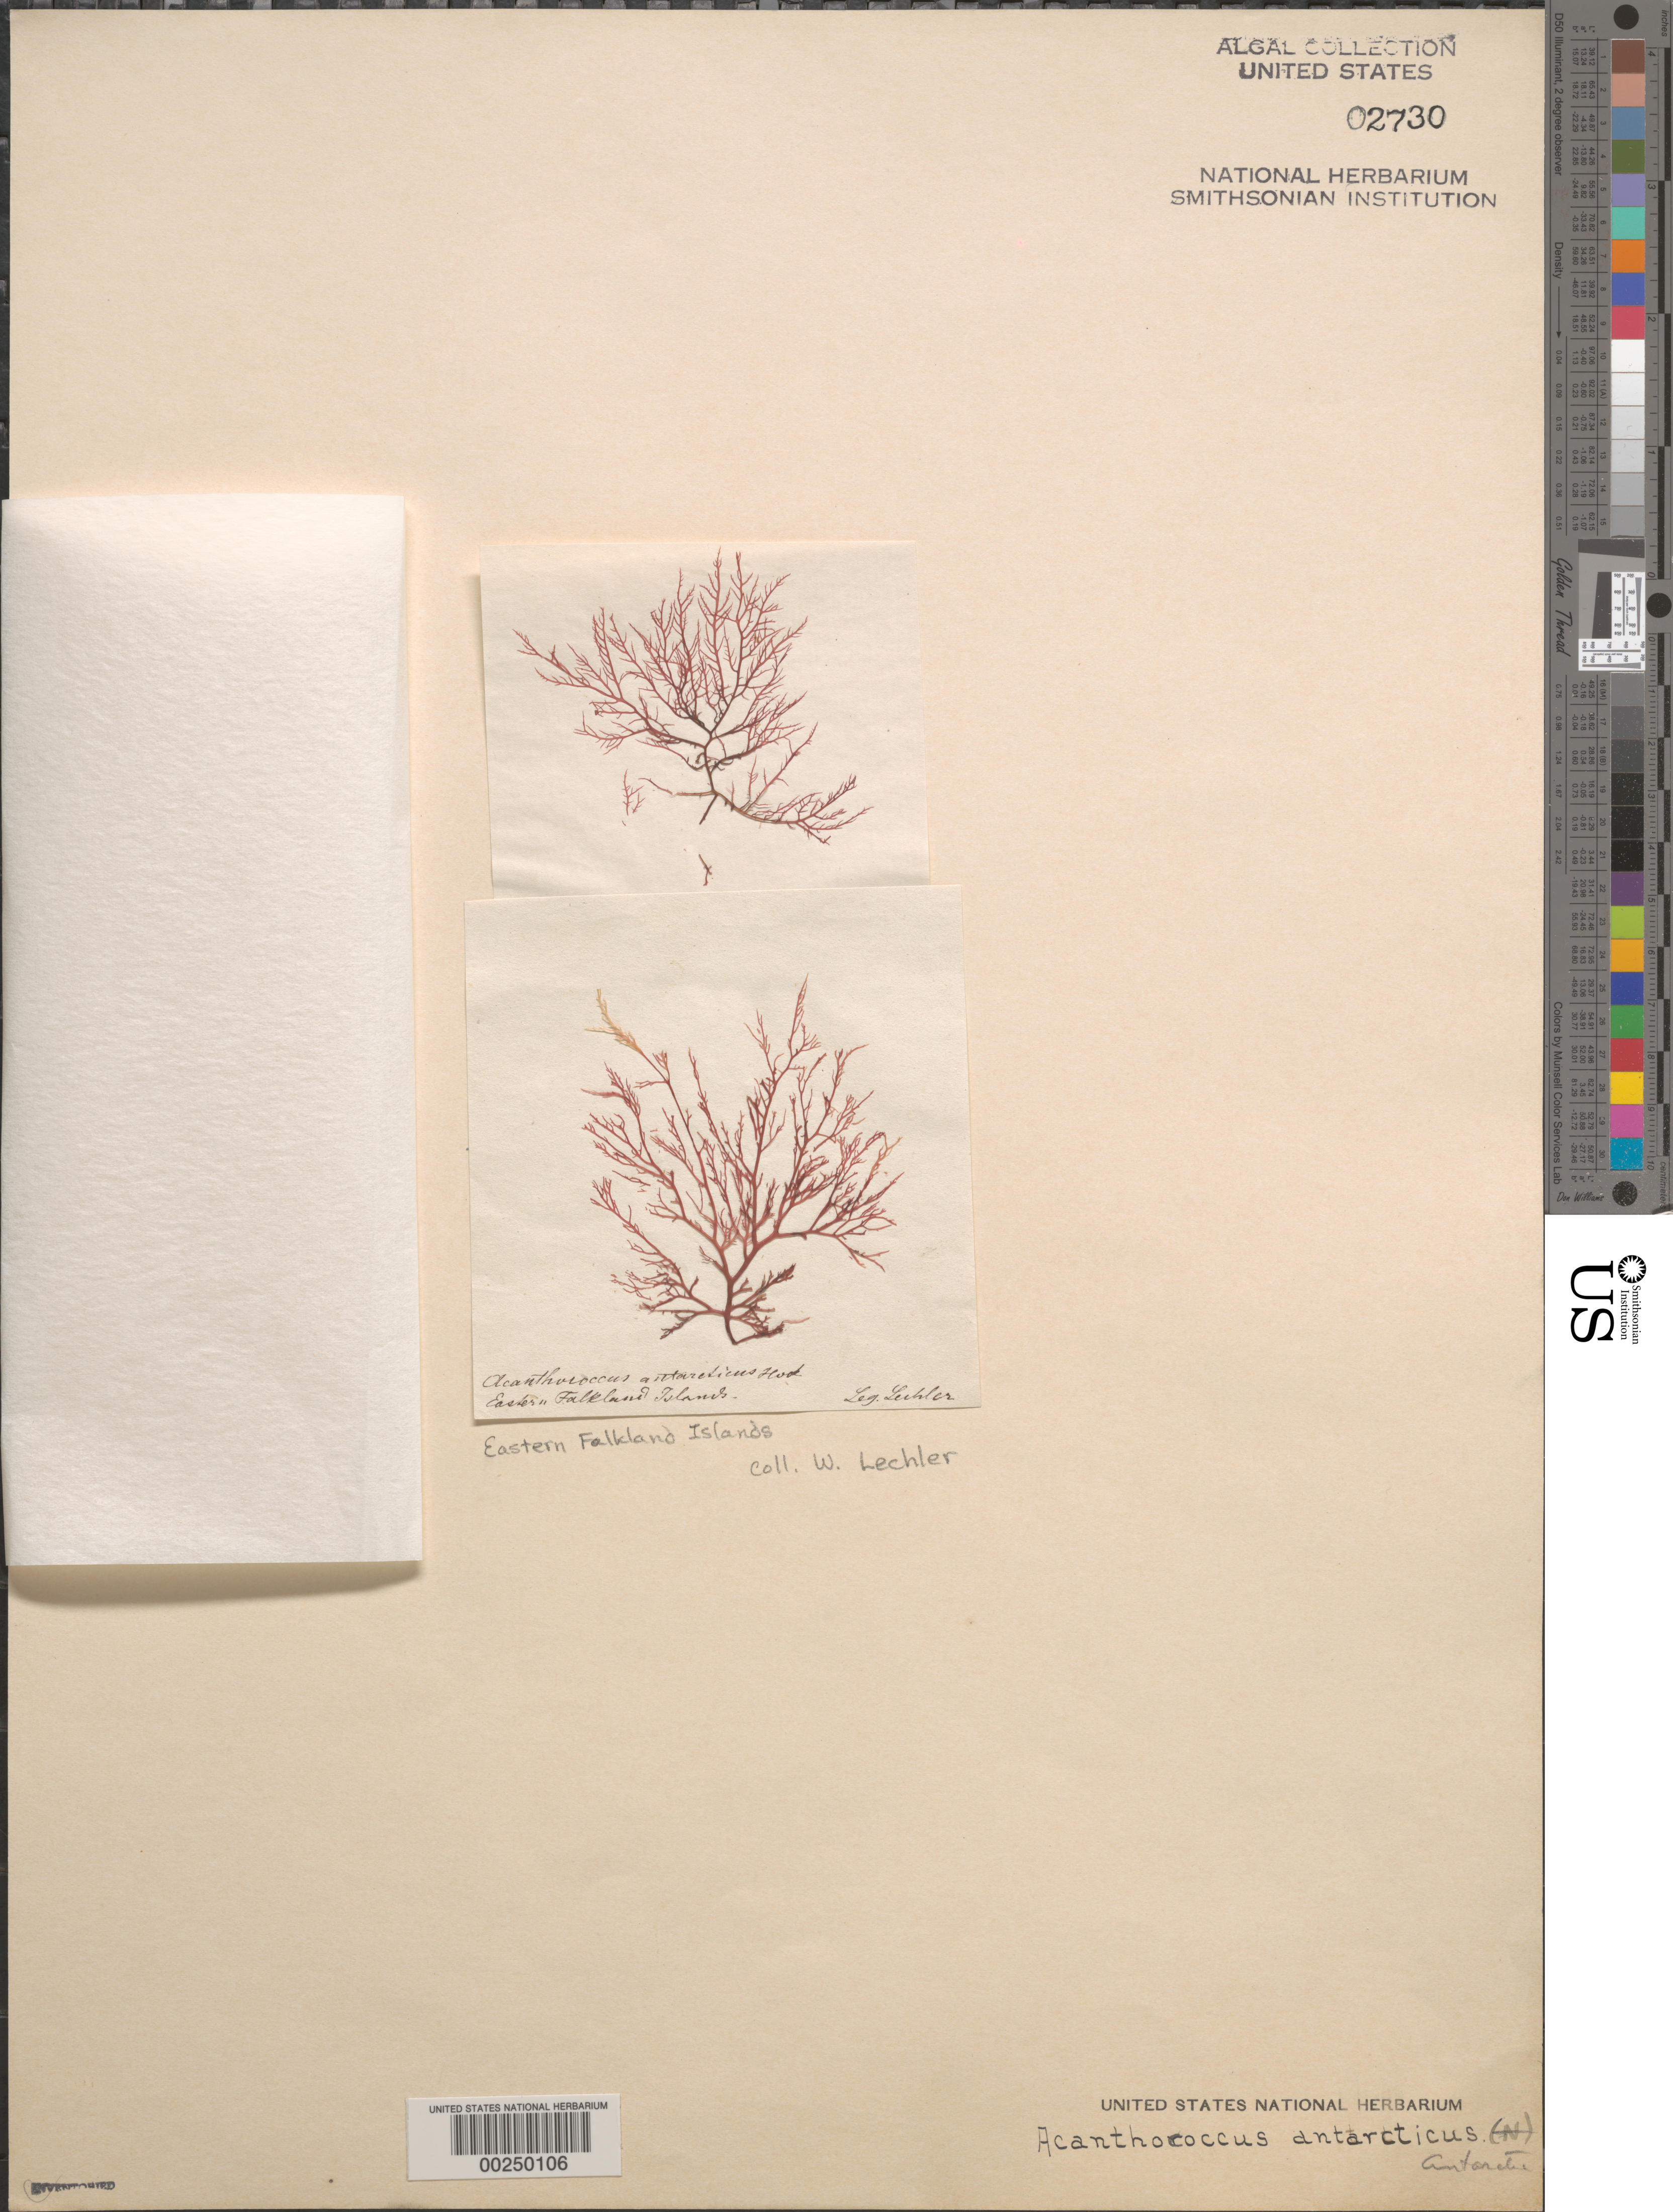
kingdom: Plantae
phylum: Rhodophyta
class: Florideophyceae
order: Gigartinales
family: Cystocloniaceae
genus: Acanthococcus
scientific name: Acanthococcus antarcticus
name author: Hook. f. & Harv.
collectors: W. Lechler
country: Falkland Islands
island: East Falkland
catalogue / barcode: US 2730